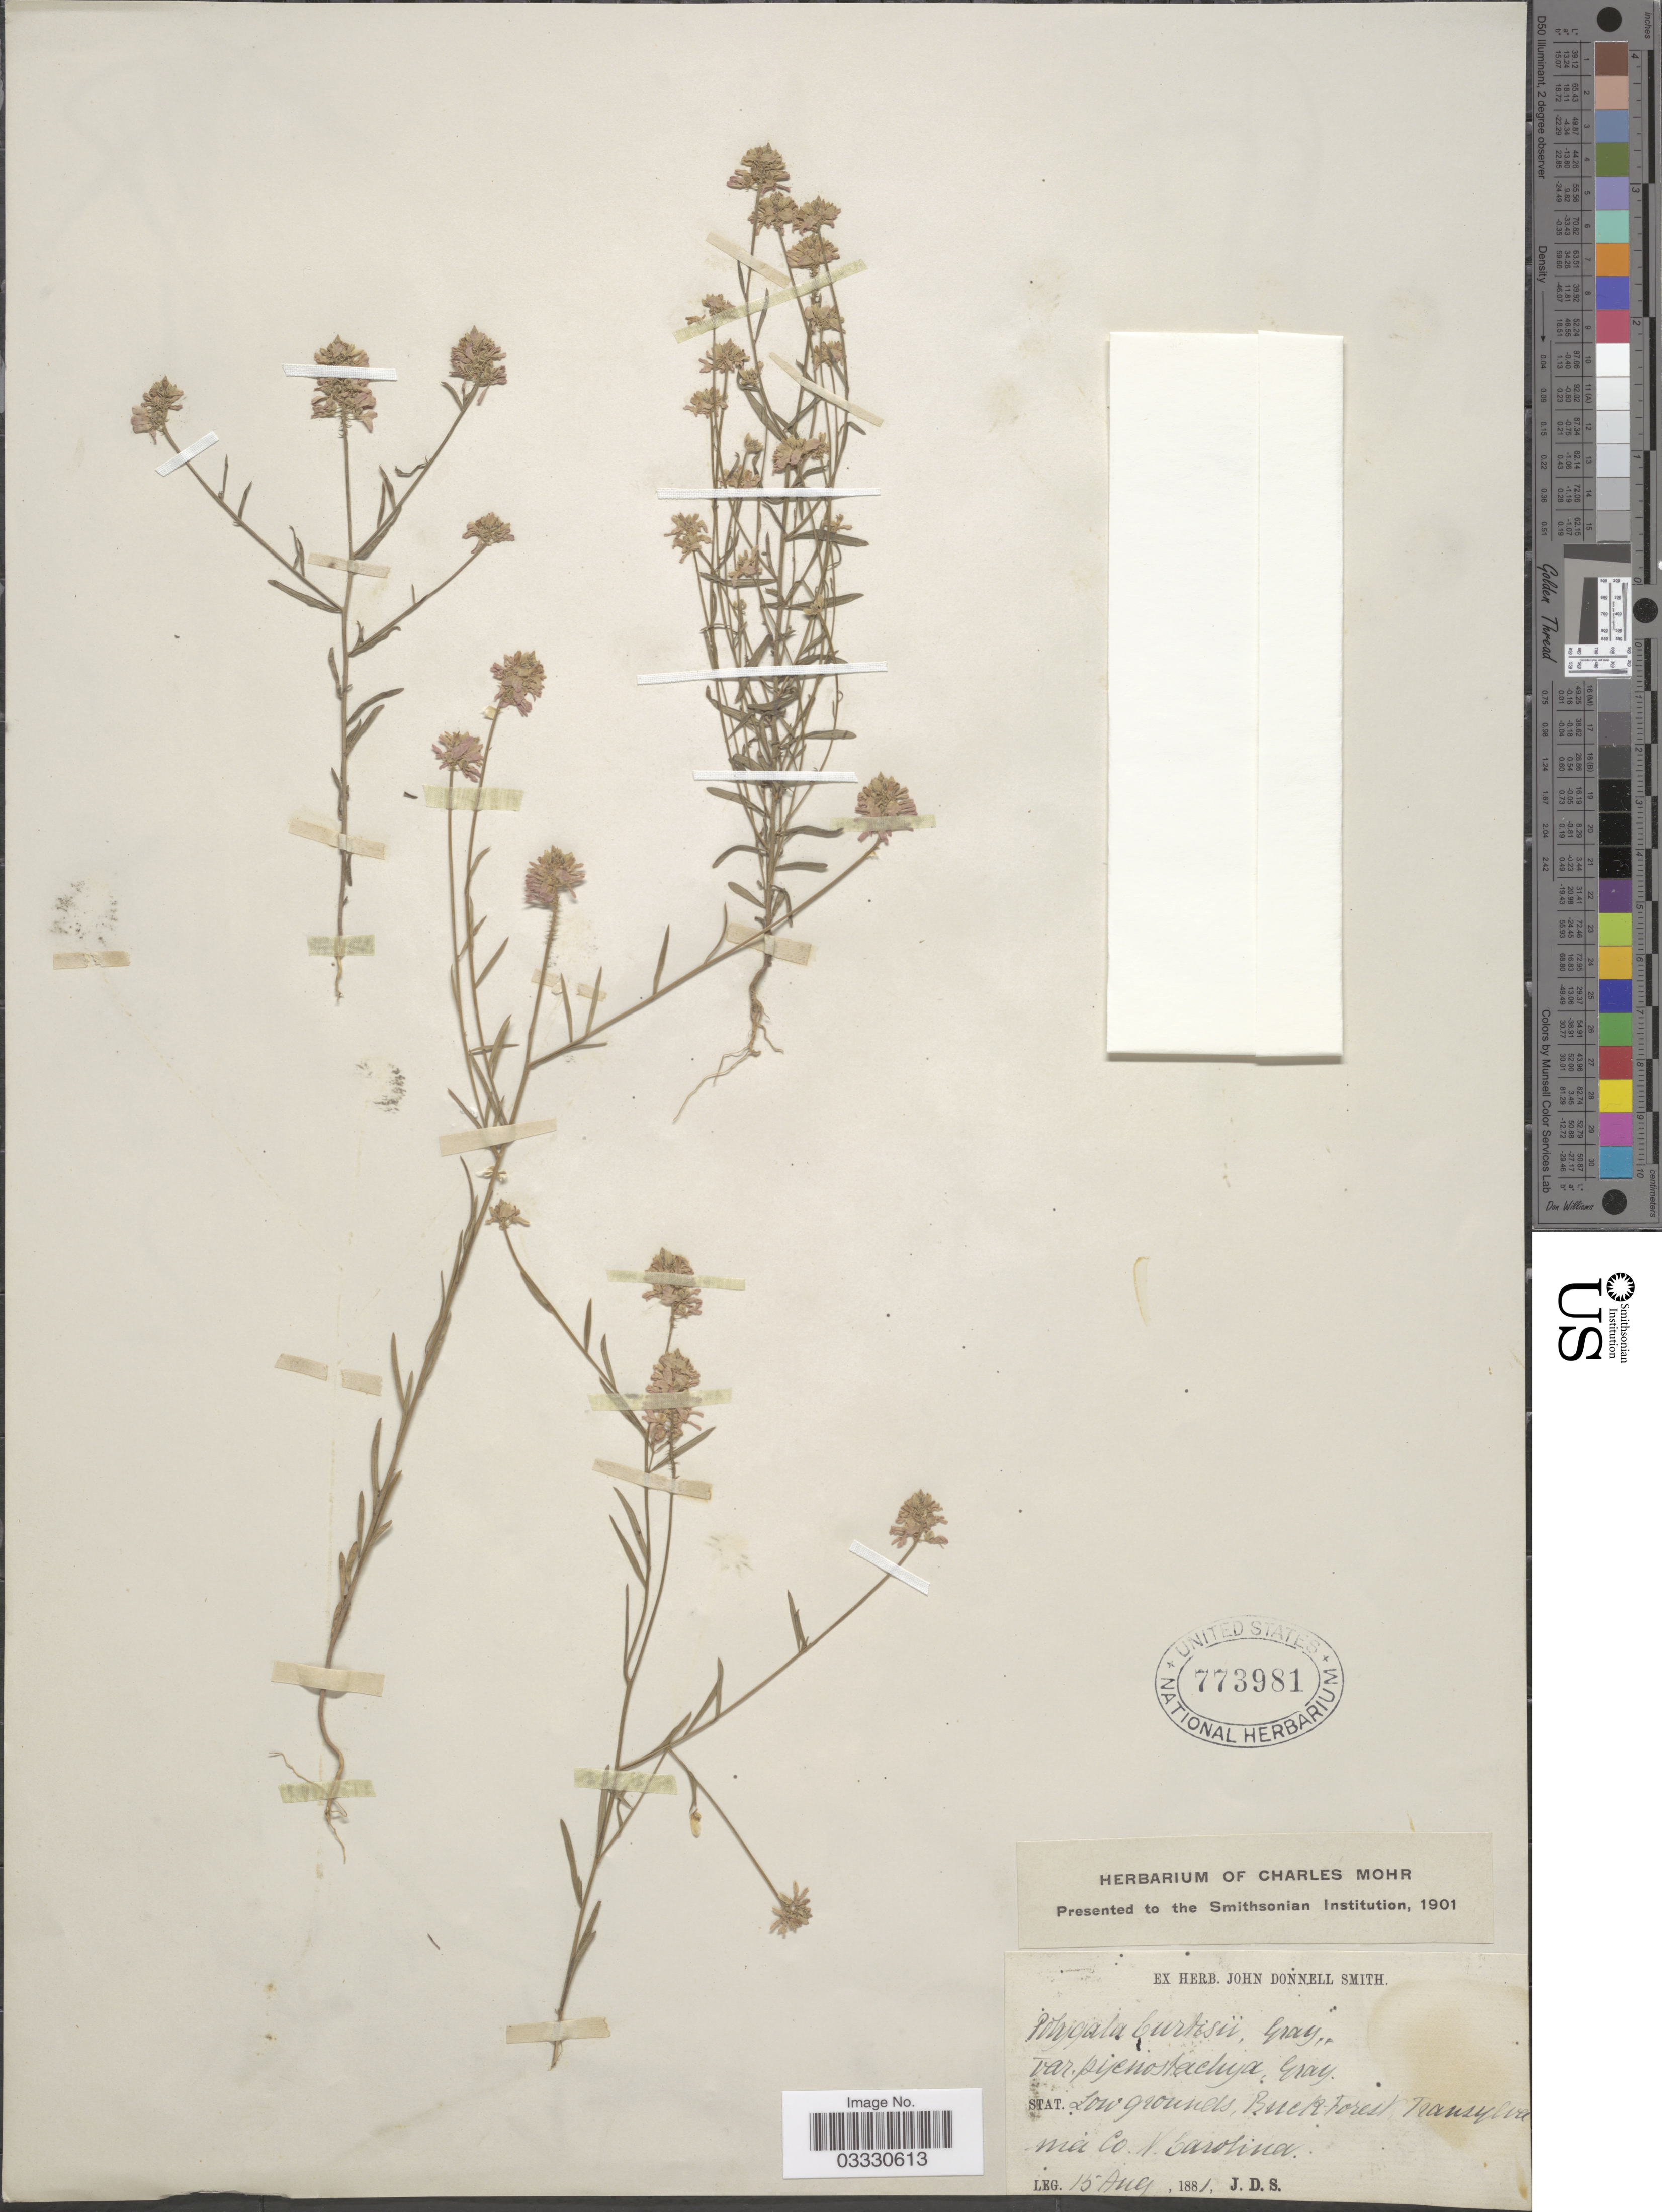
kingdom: Plantae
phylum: Tracheophyta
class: Magnoliopsida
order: Fabales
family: Polygalaceae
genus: Polygala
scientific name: Polygala curtissii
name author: A. Gray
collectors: J. Donnell Smith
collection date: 1881-08-15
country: United States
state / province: North Carolina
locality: Buck-Forest, Transylvania Co.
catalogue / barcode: US 773981